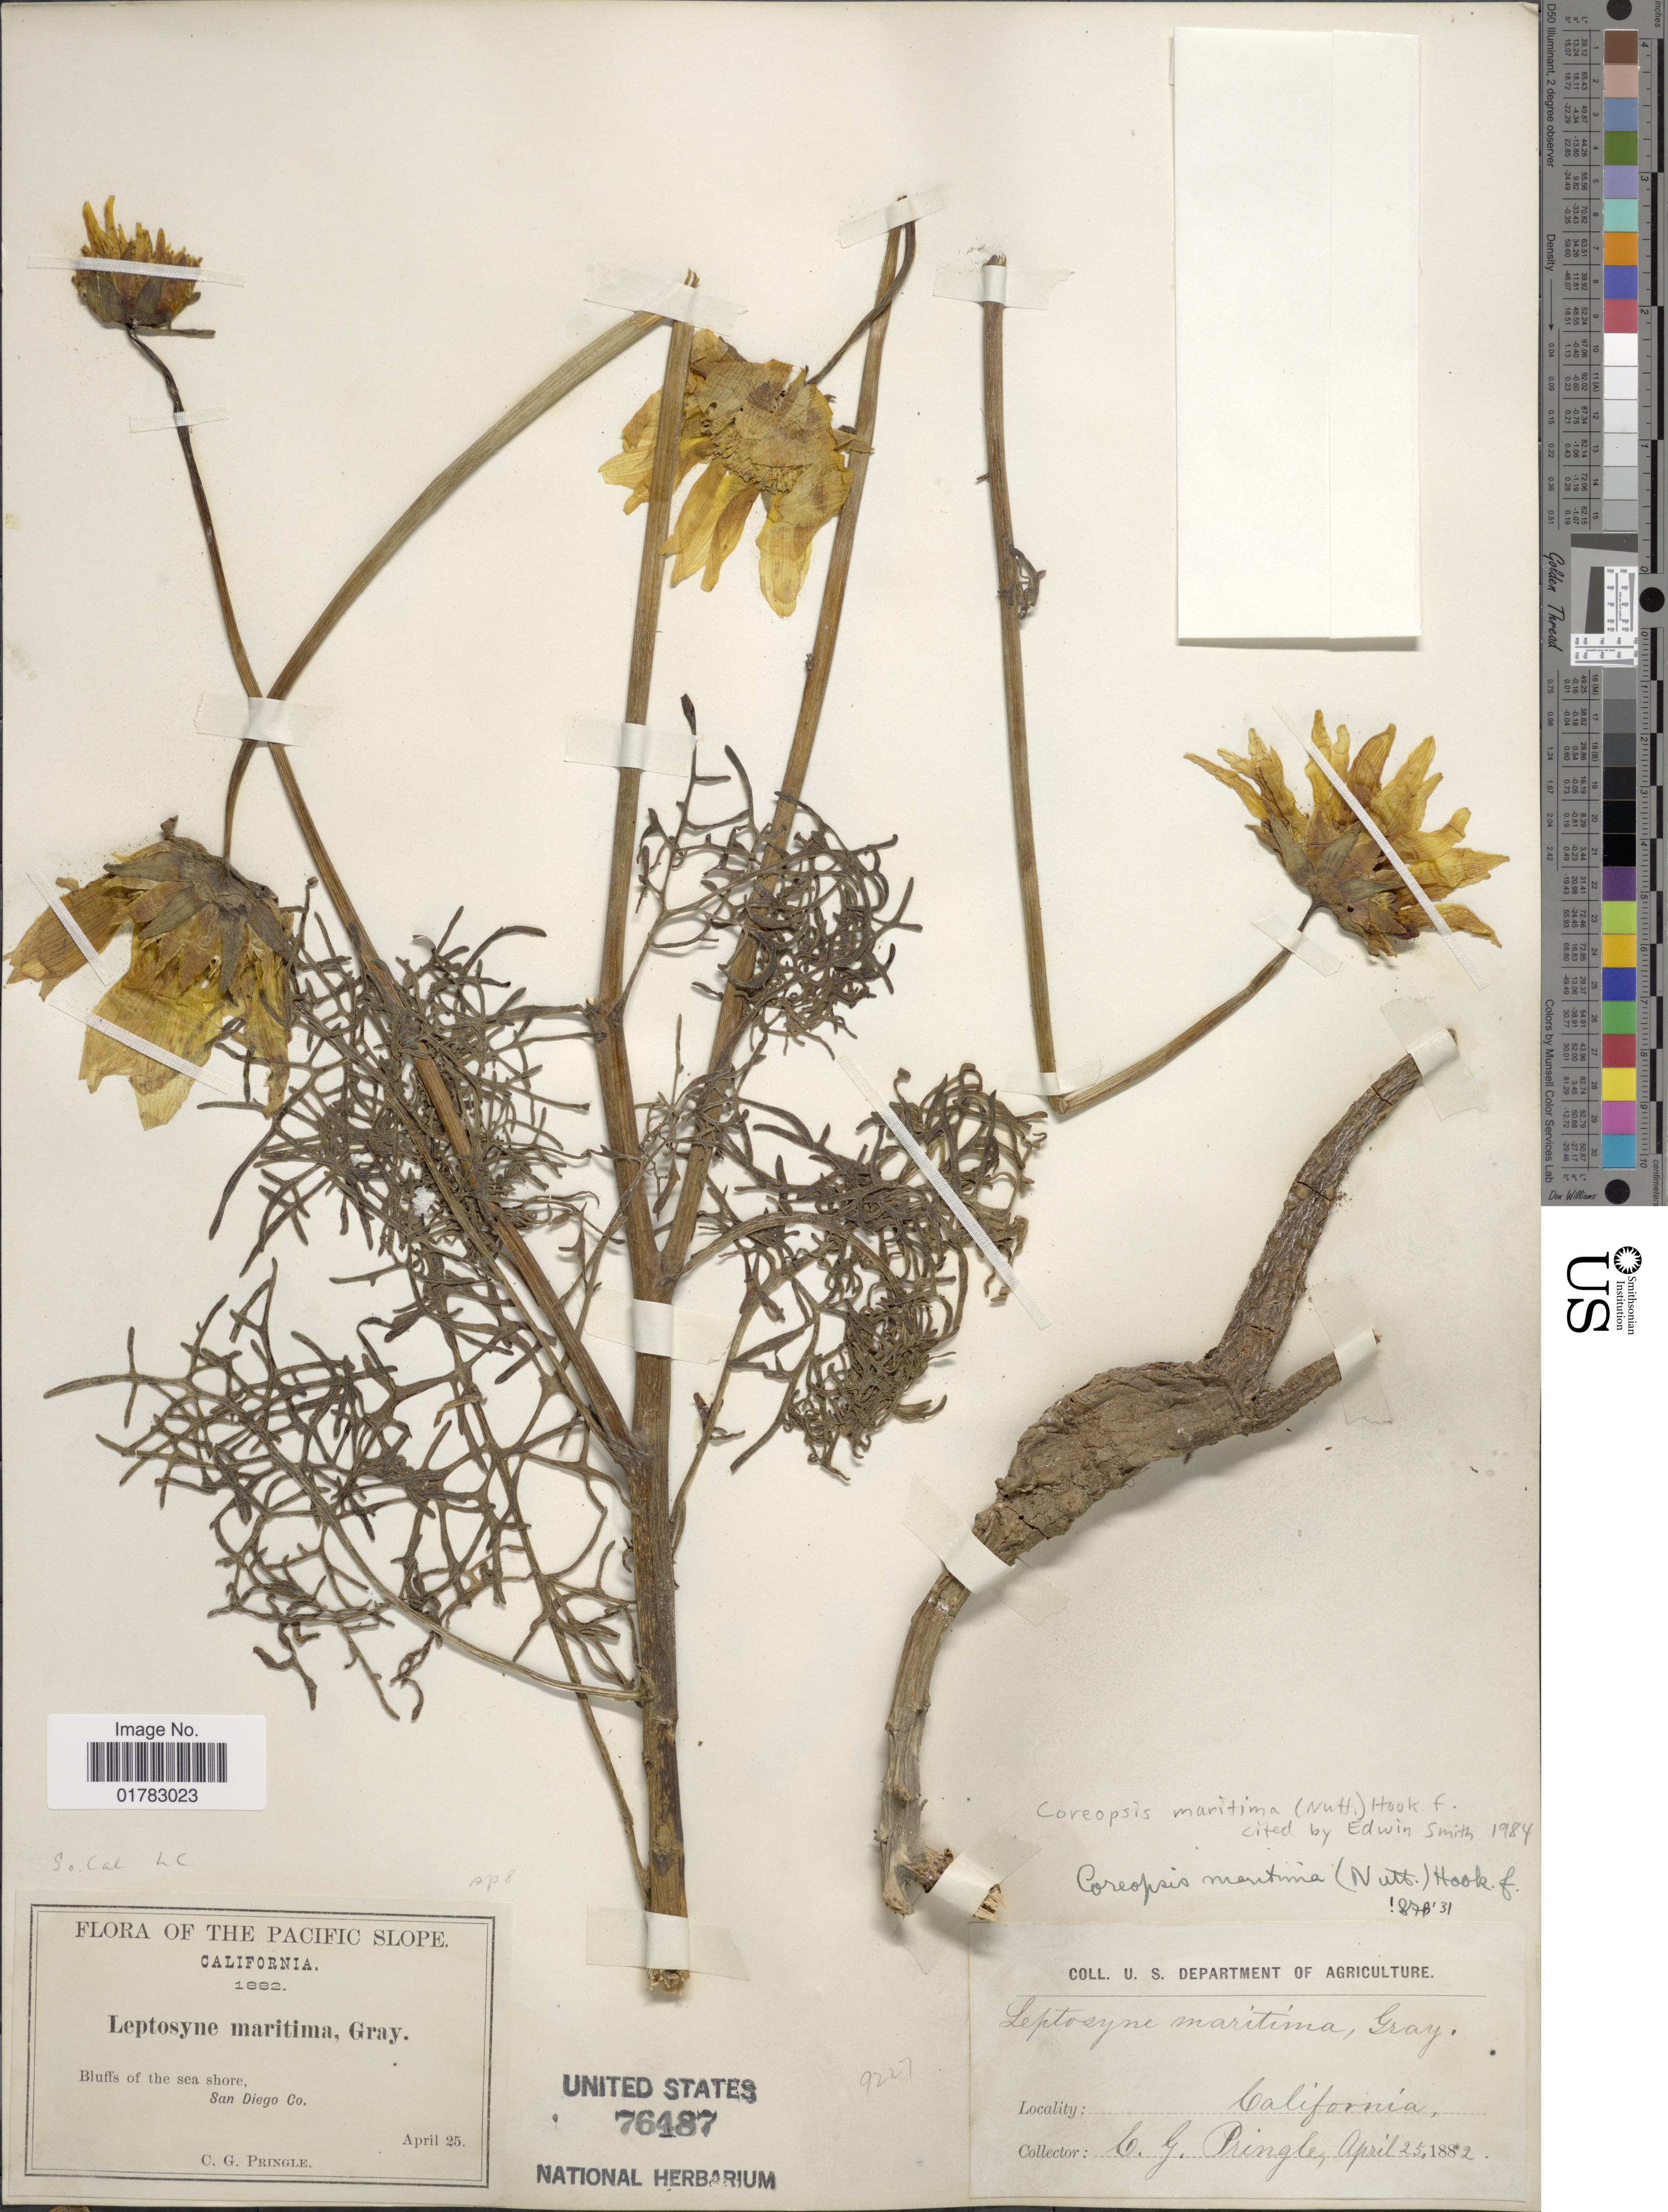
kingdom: Plantae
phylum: Tracheophyta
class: Magnoliopsida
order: Asterales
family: Asteraceae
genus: Coreopsis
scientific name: Coreopsis maritima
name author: (Nutt.) Hook. f.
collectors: C. G. Pringle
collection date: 1882-04-25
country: United States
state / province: California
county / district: San Diego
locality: Pacific Slope, bluffs of the sea shore, San Diego Co.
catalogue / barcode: US 76487